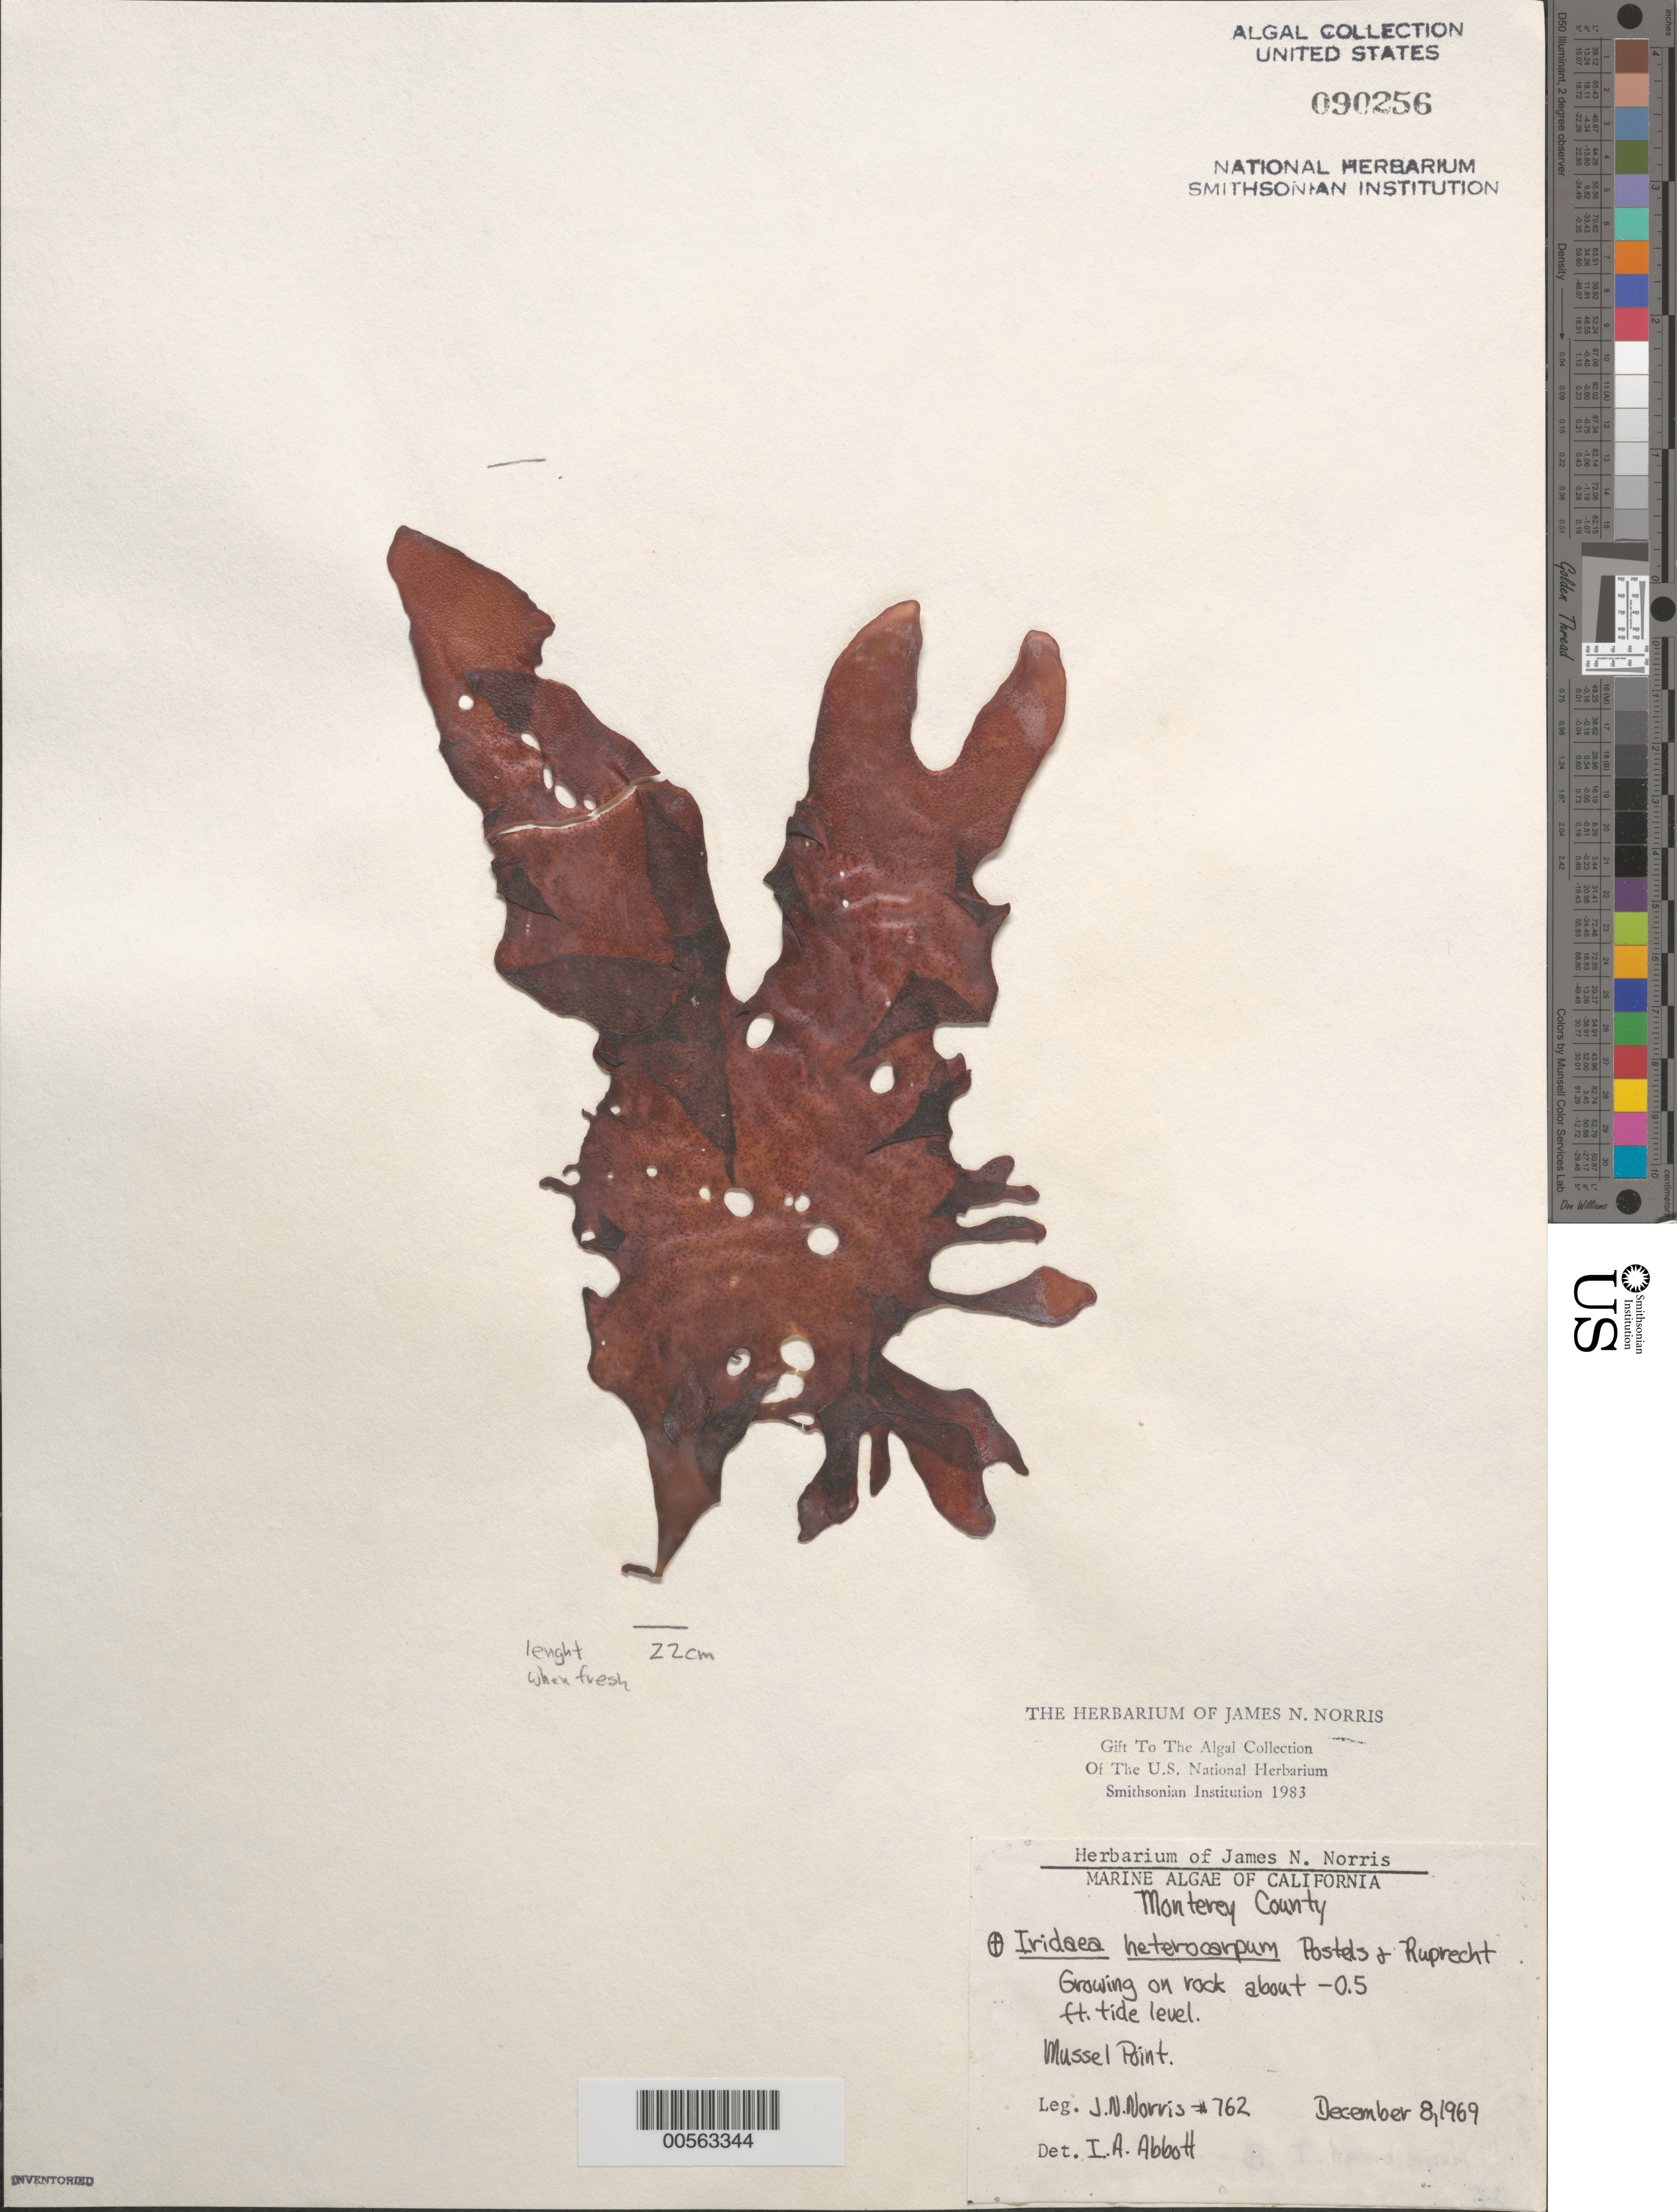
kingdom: Plantae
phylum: Rhodophyta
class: Florideophyceae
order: Gigartinales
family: Gigartinaceae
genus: Chondrus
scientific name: Chondrus crispus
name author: Stackh.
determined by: Algae name updating Project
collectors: J. N. Norris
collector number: JN-762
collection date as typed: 08 Dec 1969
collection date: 1969-12-08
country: United States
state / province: California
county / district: Monterey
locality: Mussel Point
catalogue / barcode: US 90256